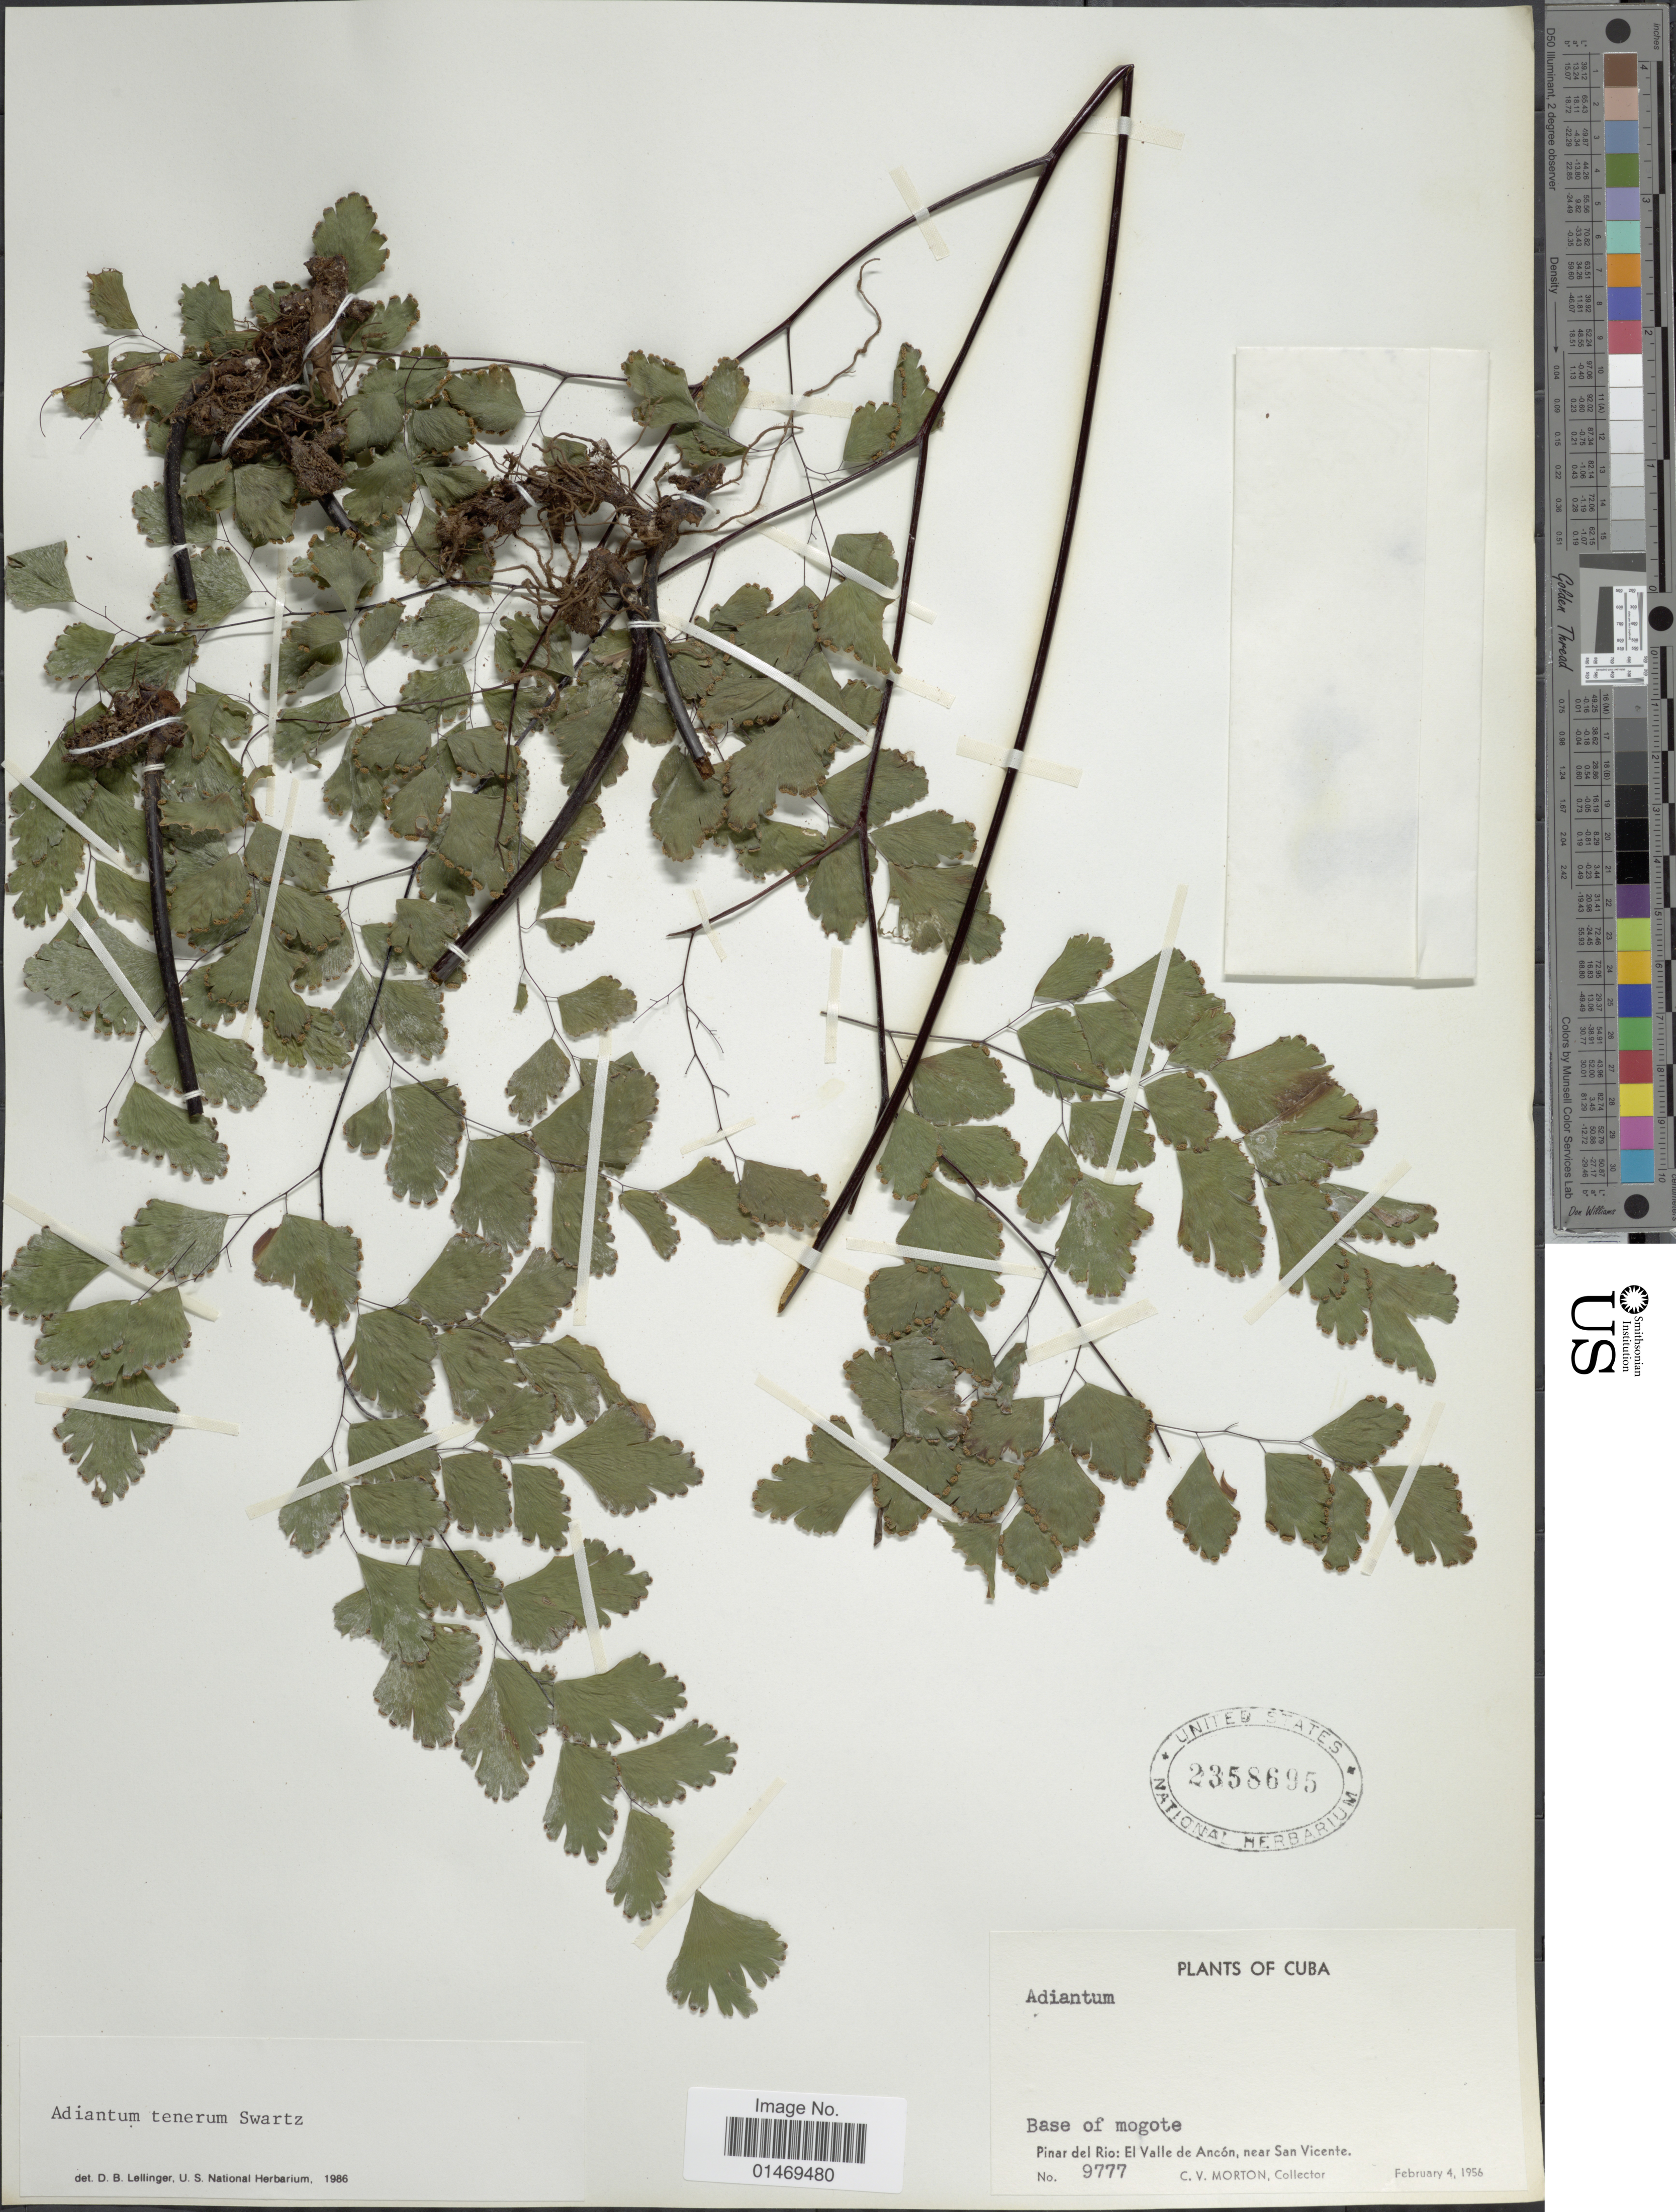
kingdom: Plantae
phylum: Tracheophyta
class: Polypodiopsida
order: Polypodiales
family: Pteridaceae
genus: Adiantum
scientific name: Adiantum tenerum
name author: Sw.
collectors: C. V. Morton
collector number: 9777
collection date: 1956-02-04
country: Cuba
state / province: Pinar del Río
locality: Base of mogote, El Valle de Ancón, near San Vicente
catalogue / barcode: US 2358695